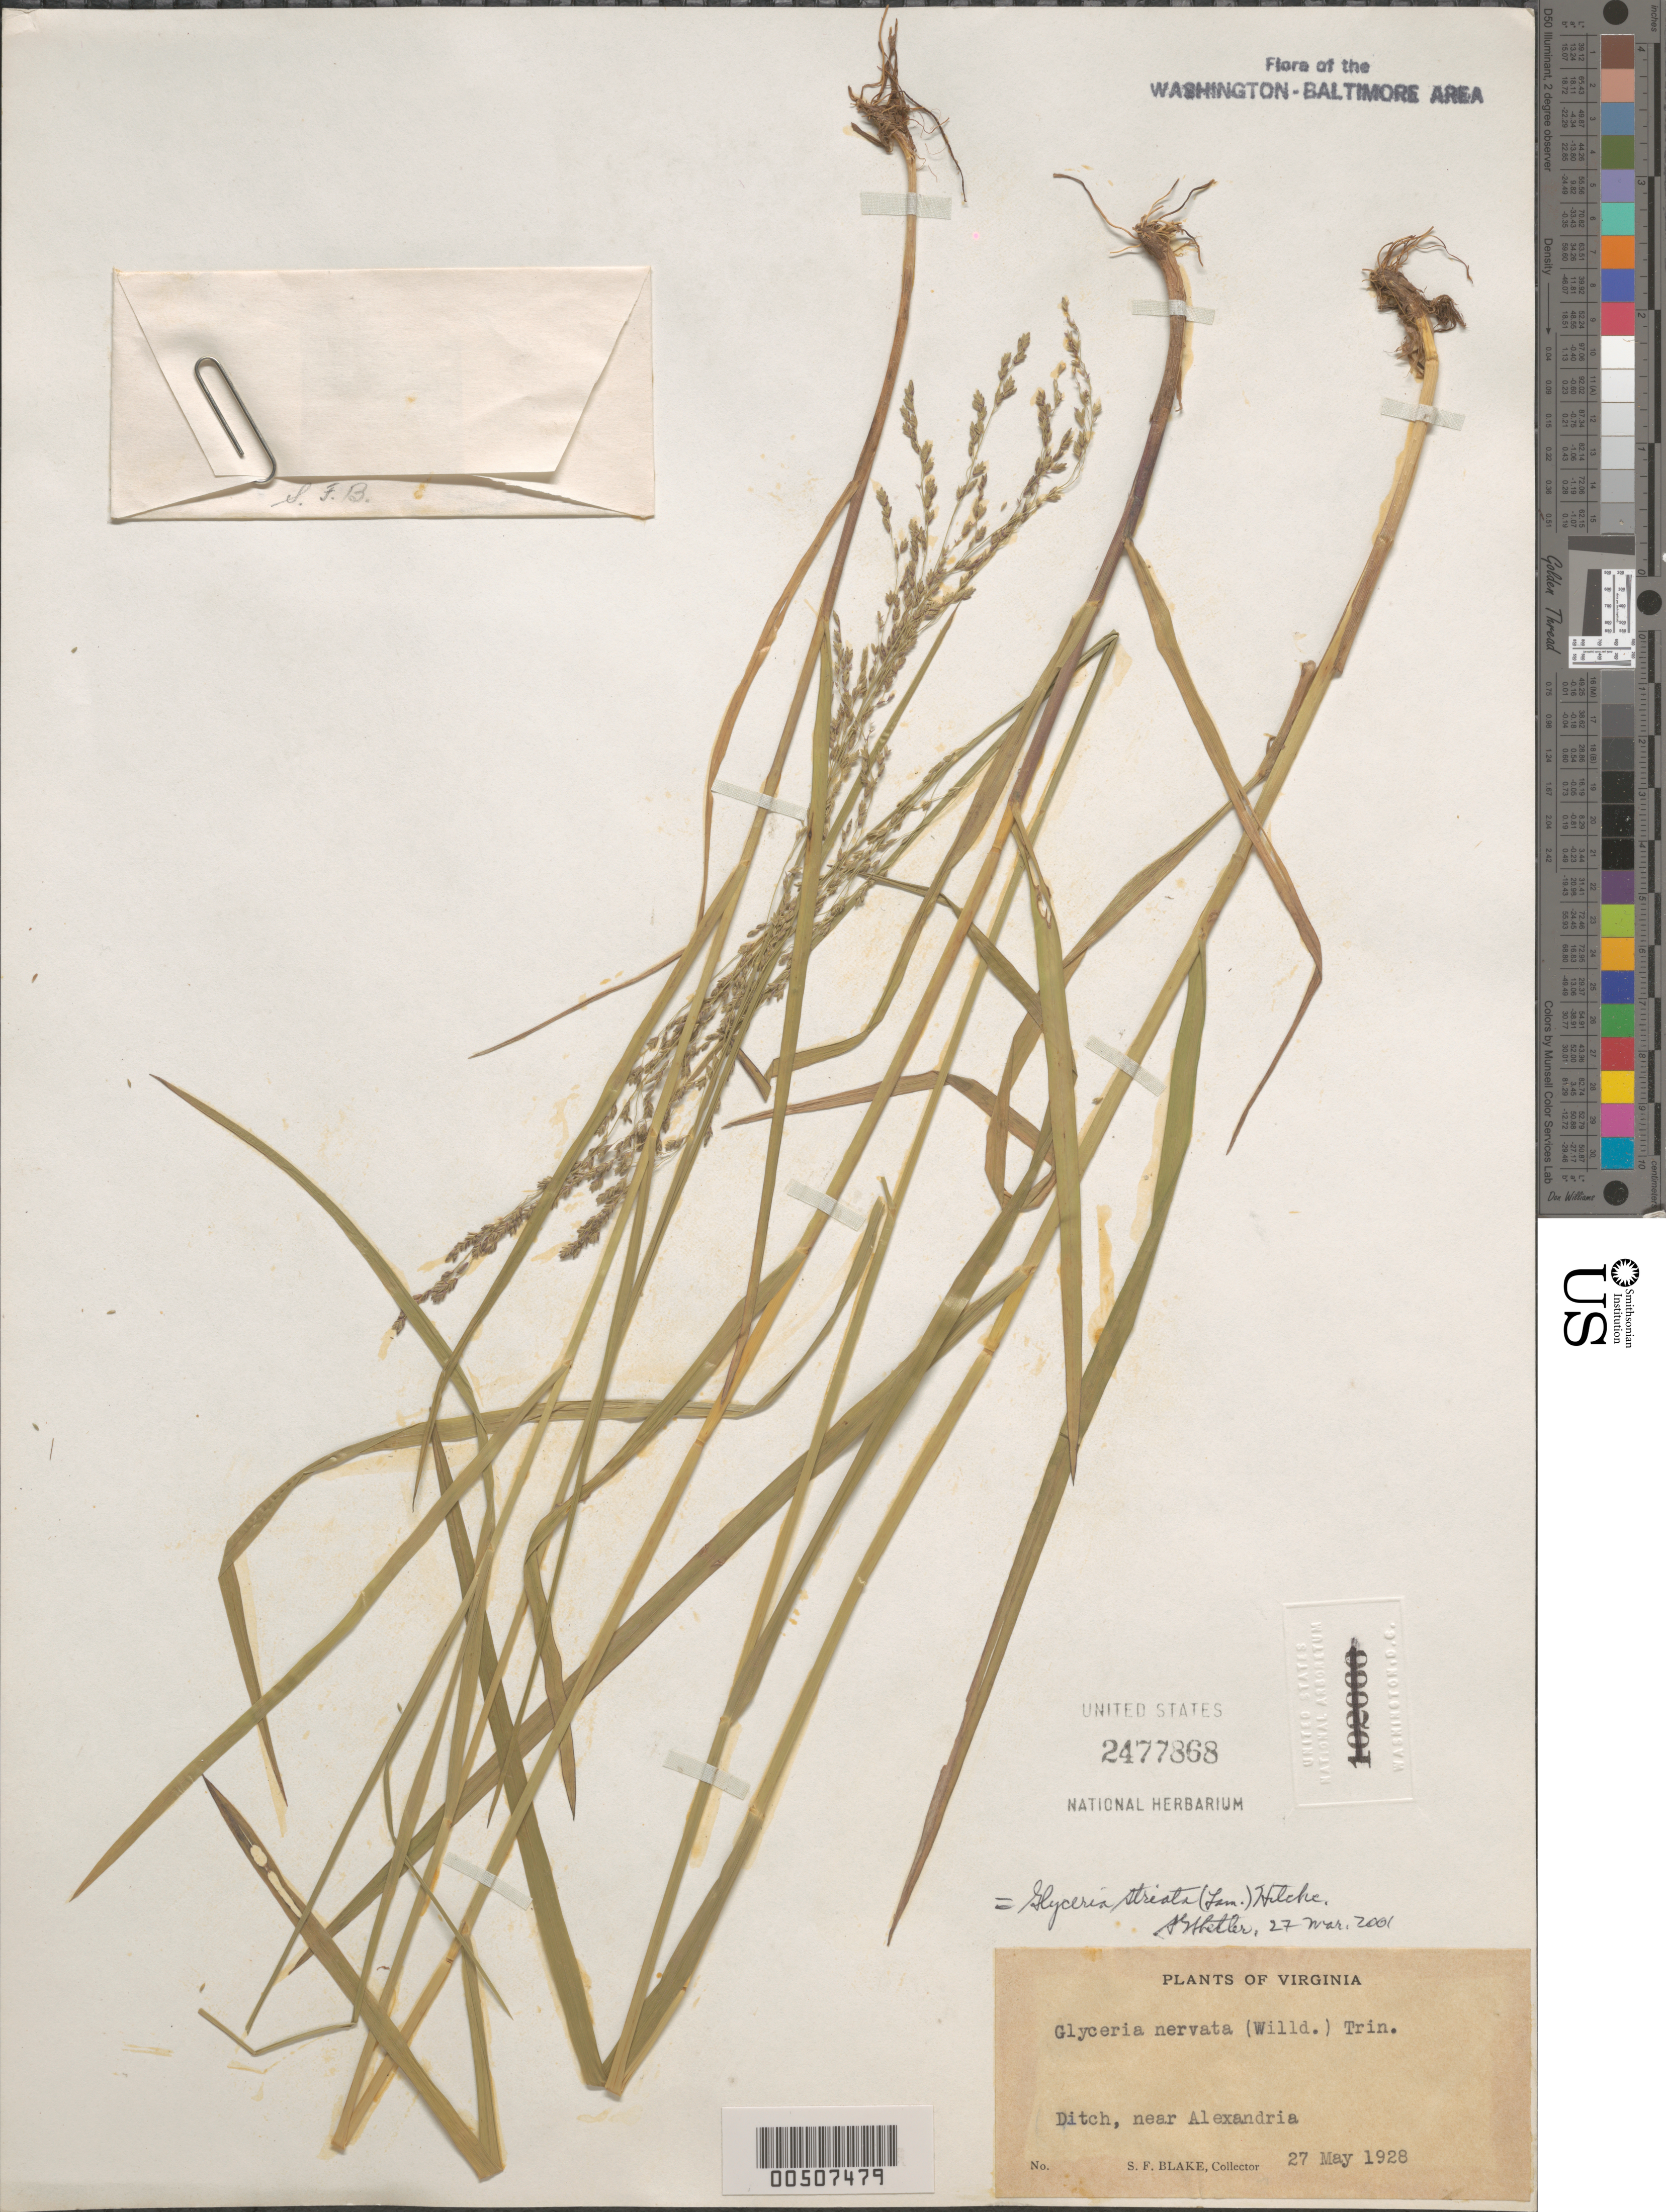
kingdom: Plantae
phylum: Tracheophyta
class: Liliopsida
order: Poales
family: Poaceae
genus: Glyceria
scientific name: Glyceria striata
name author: (Lam.) Hitchc.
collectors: S. Blake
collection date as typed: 27 May 1928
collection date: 1928-05-27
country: United States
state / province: Virginia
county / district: City of Alexandria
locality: Alexandria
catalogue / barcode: US 2477868